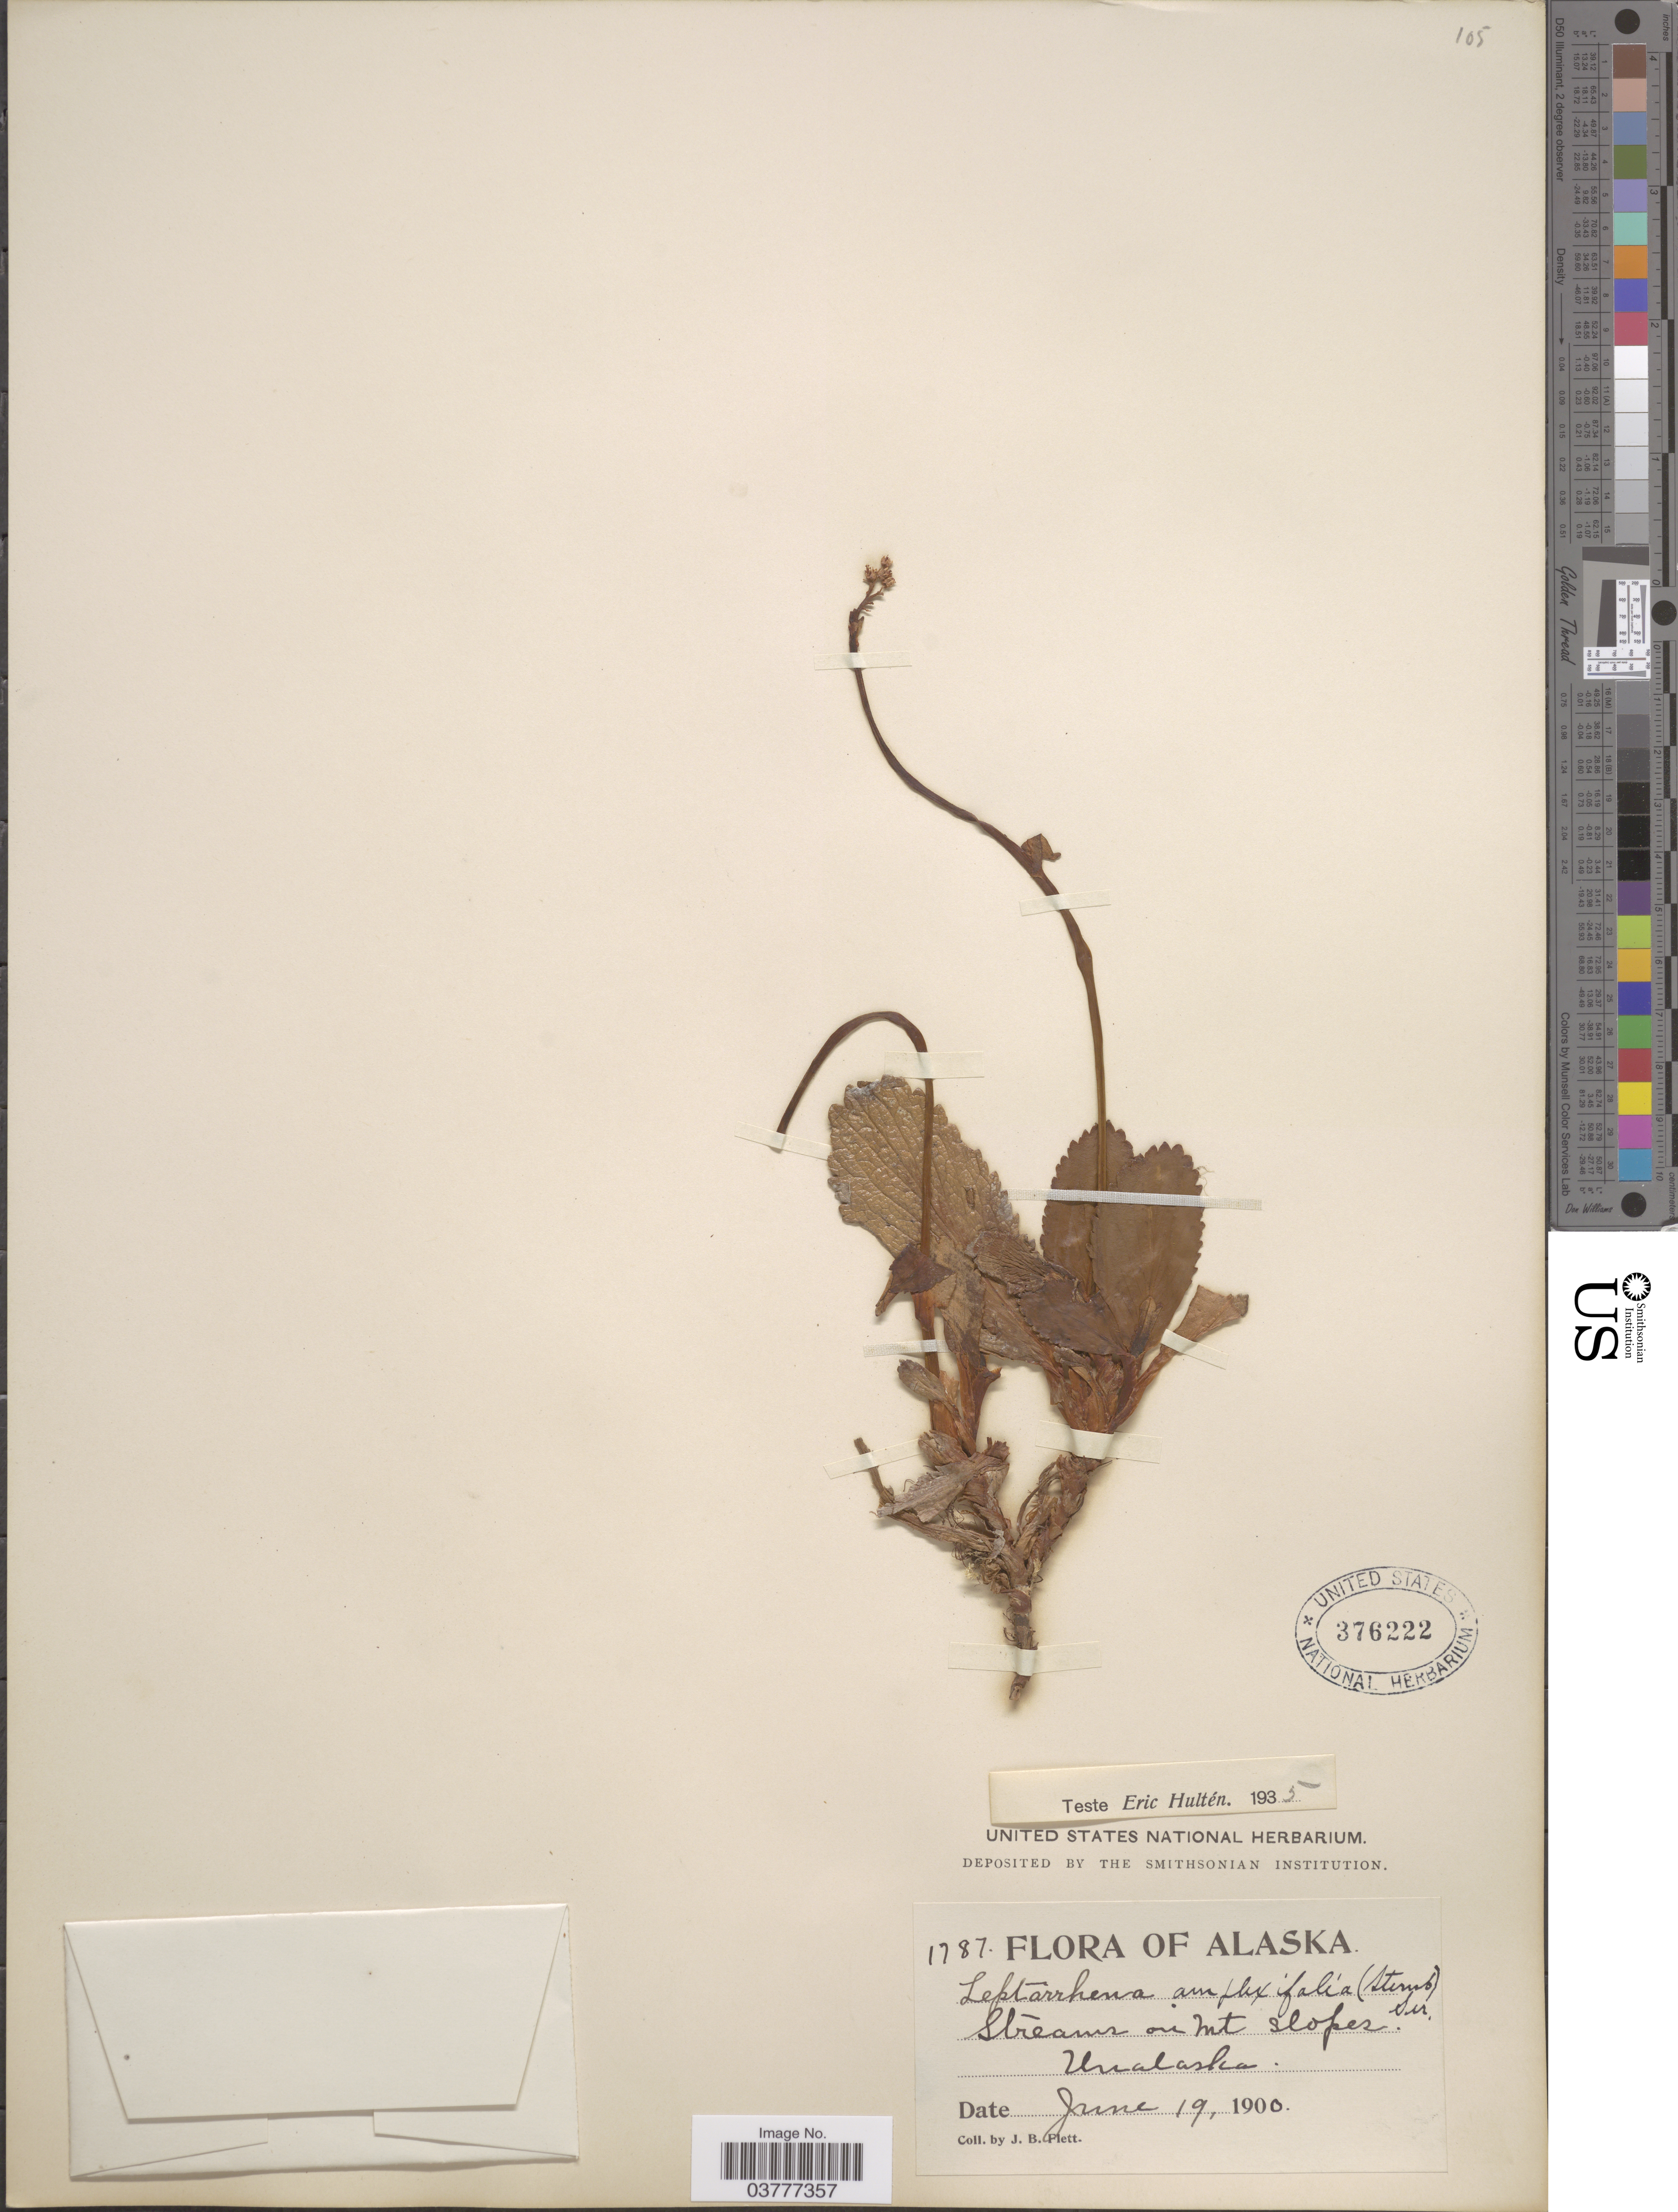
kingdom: Plantae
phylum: Tracheophyta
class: Magnoliopsida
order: Saxifragales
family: Saxifragaceae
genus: Leptarrhena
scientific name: Leptarrhena pyrolifolia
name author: (D. Don) Ser.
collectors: J. Flett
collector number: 1787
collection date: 1900-06-19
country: United States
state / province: Alaska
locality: Streams on Mt Slopes. Unalaska.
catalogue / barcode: US 376222